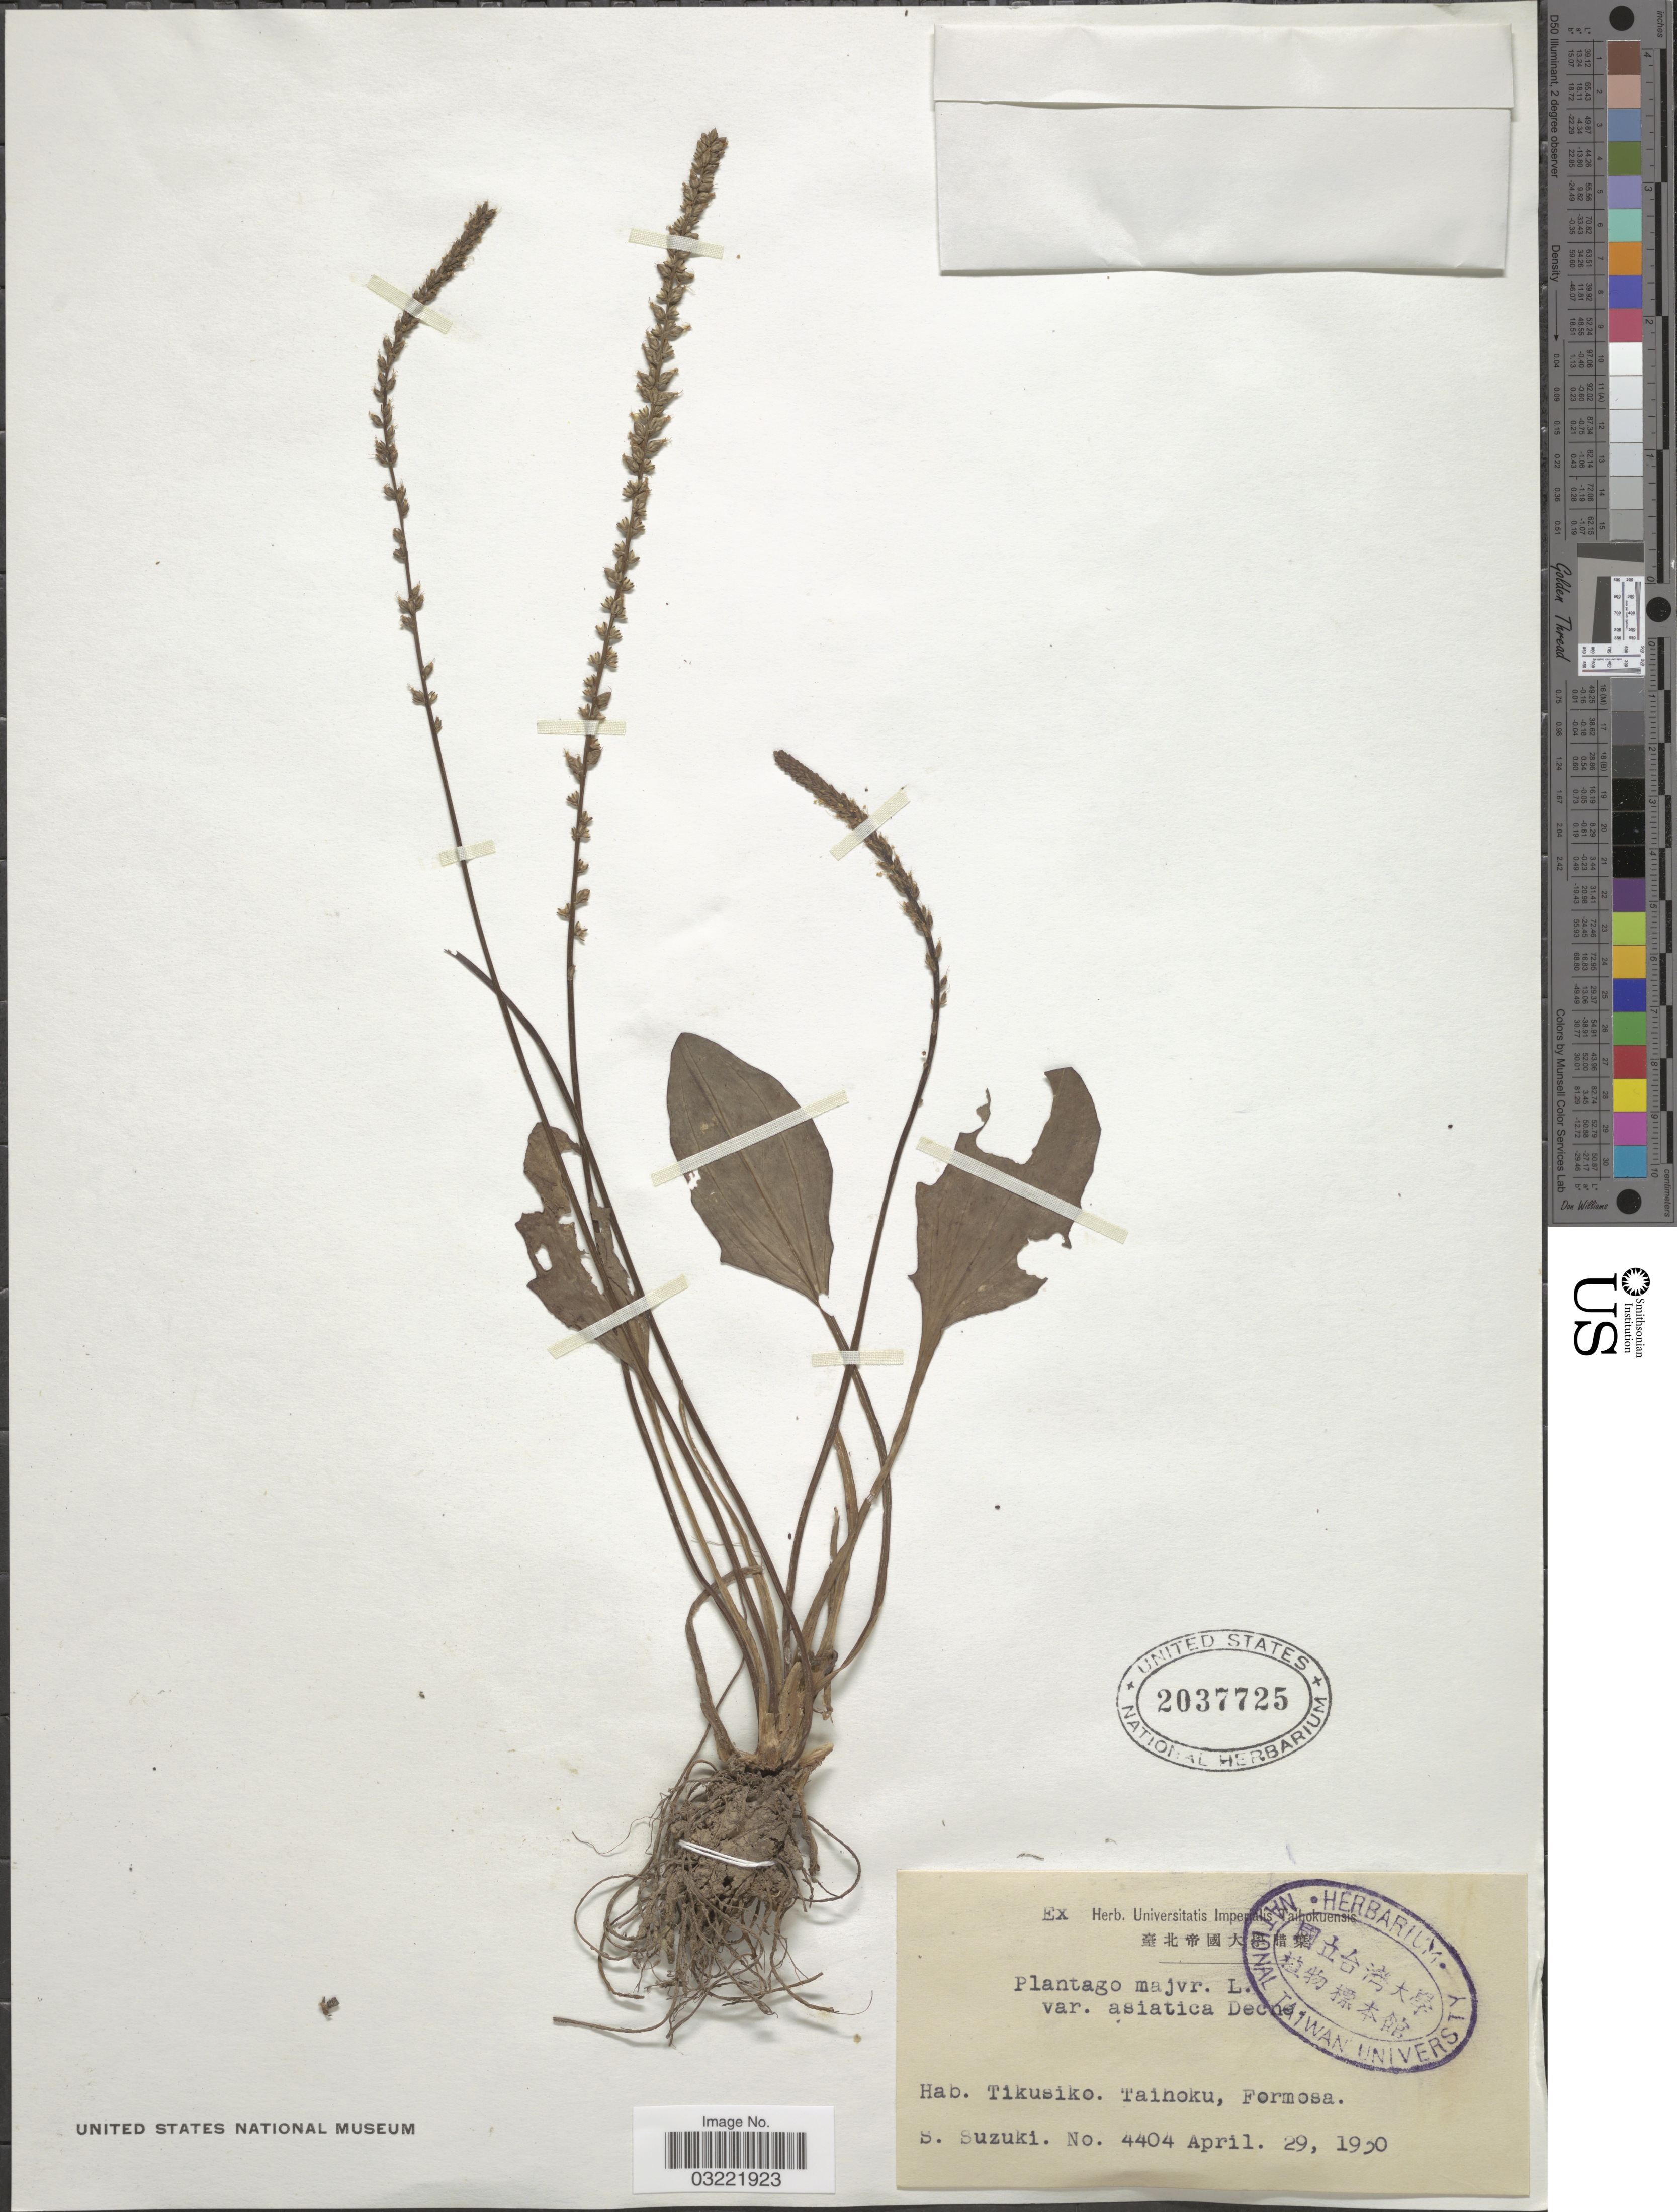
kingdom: Plantae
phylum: Tracheophyta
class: Magnoliopsida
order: Lamiales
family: Plantaginaceae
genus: Plantago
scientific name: Plantago asiatica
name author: L.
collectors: S. Suzuki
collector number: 4404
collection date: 1930-04-29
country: Taiwan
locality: Tikusiko. Taihoku, Formosa.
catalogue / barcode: US 2037725